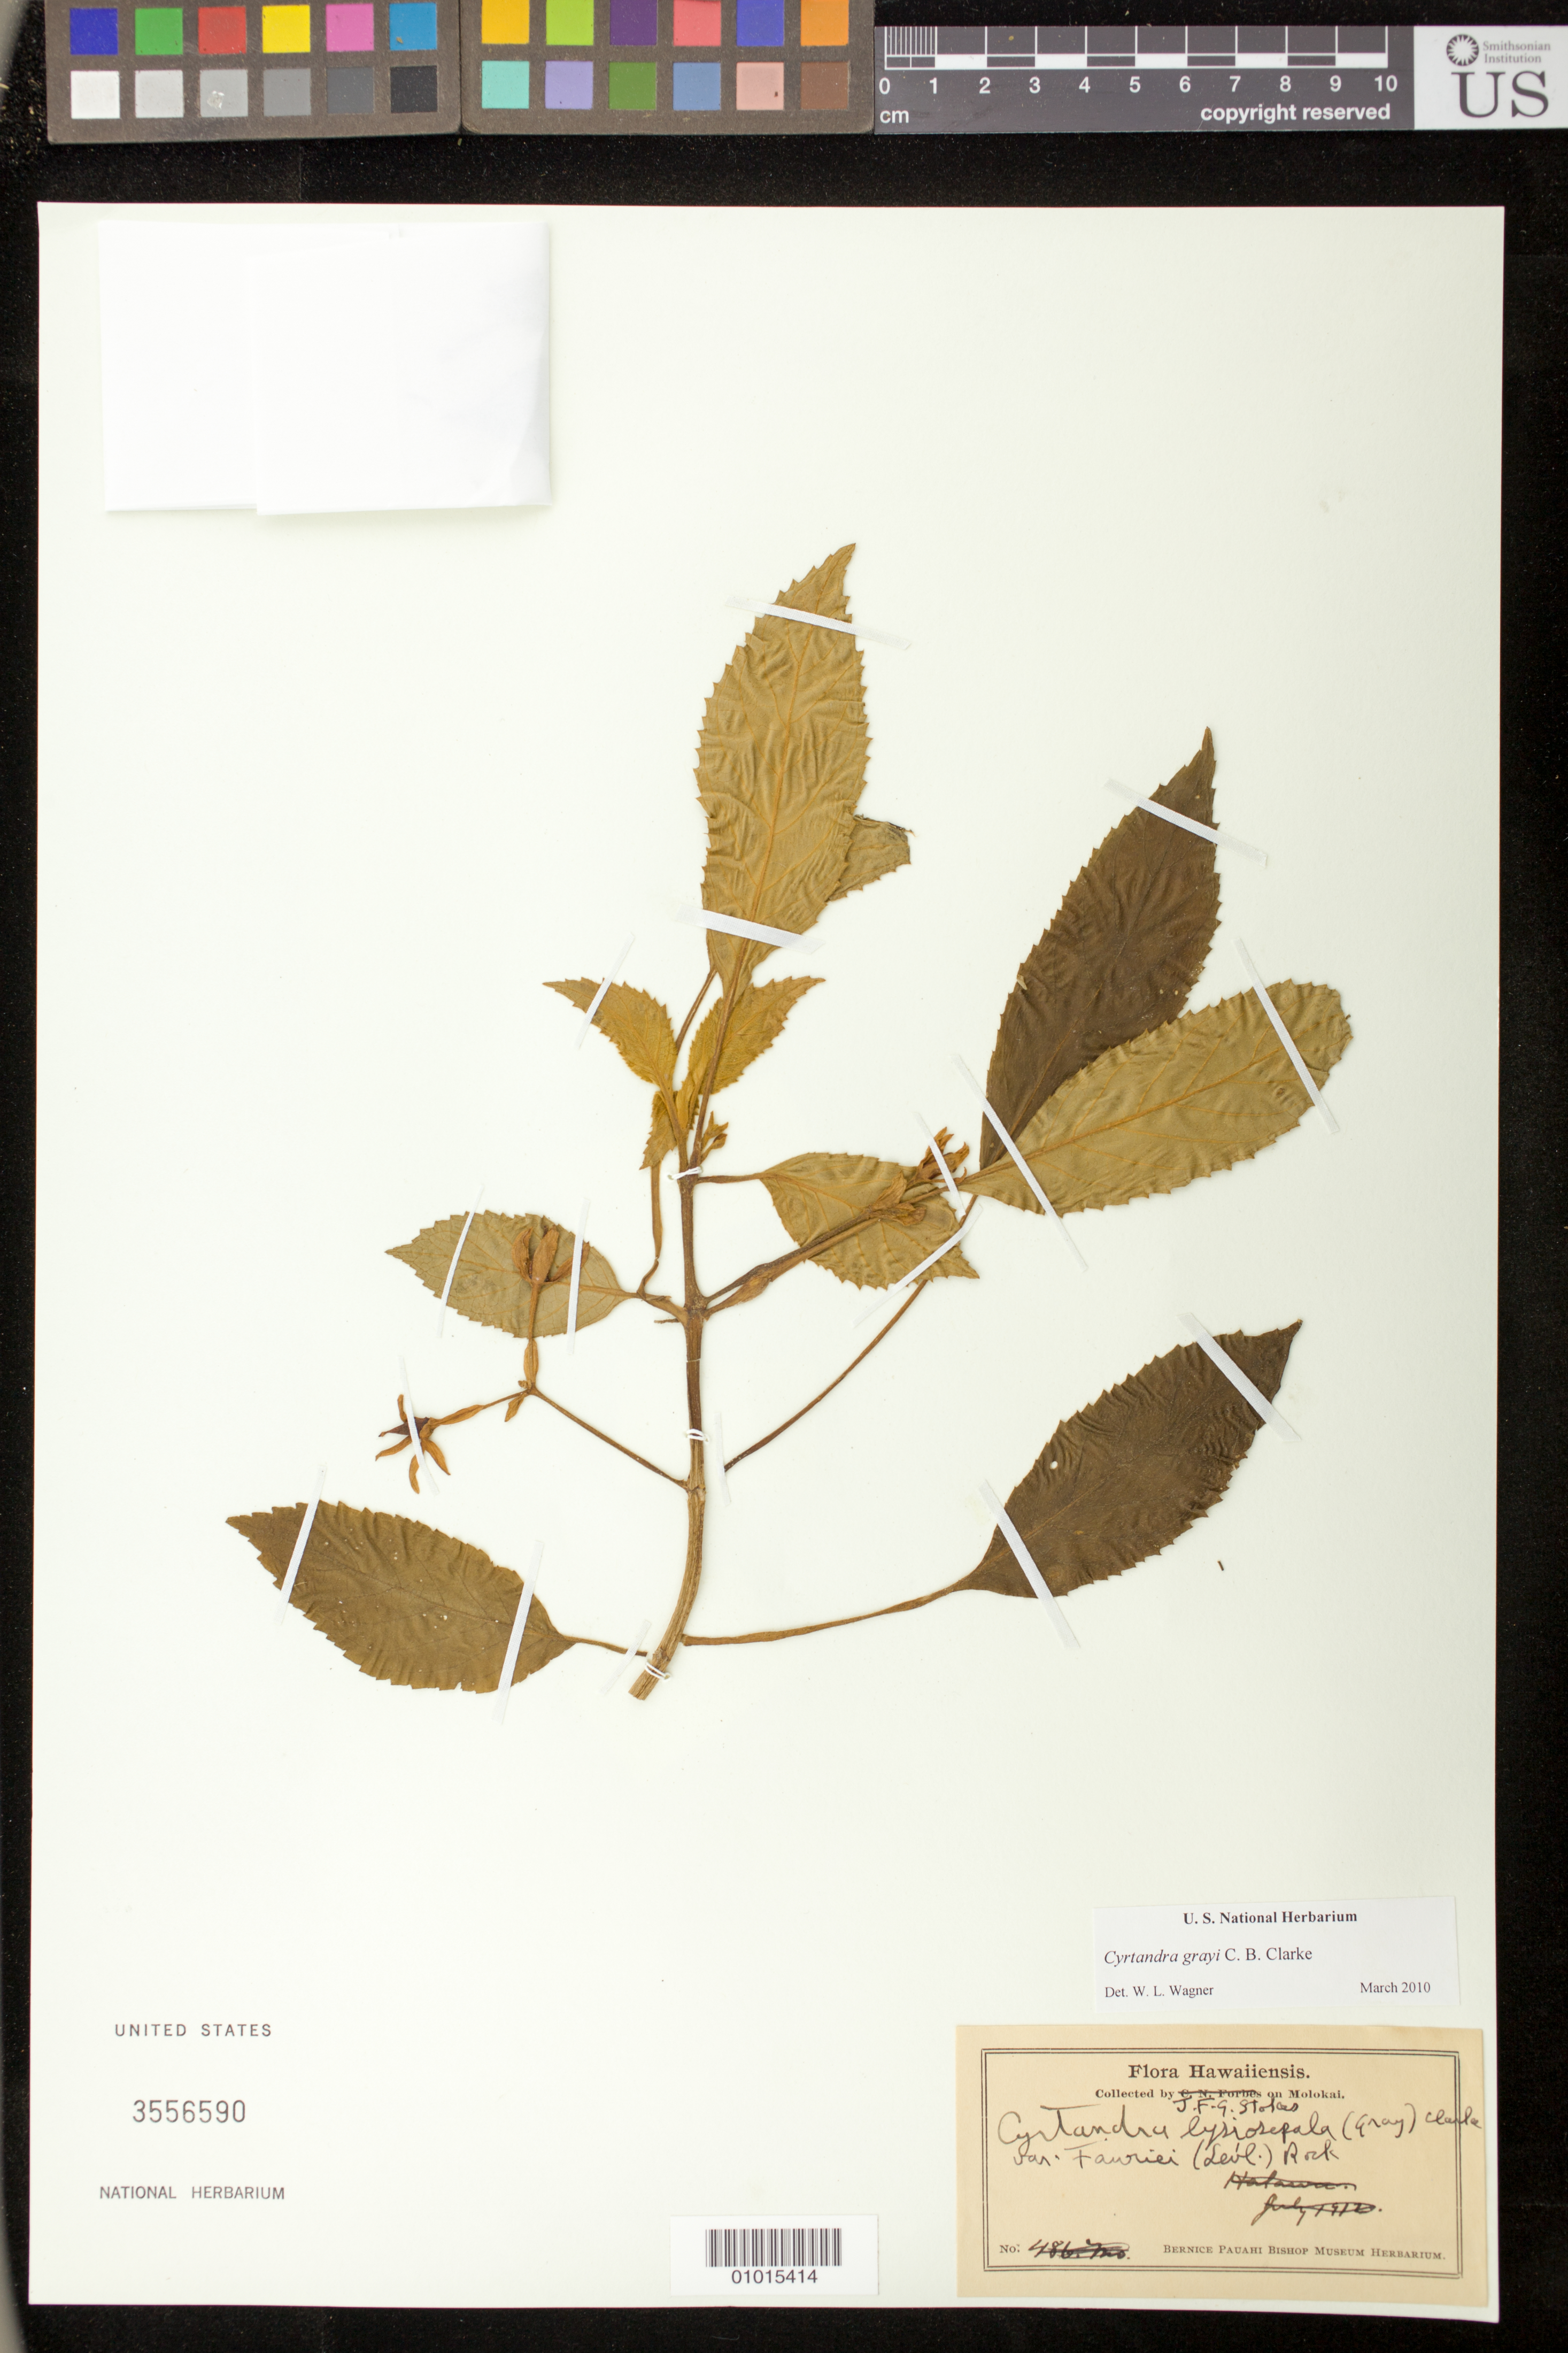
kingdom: Plantae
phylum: Tracheophyta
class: Magnoliopsida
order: Lamiales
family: Gesneriaceae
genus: Cyrtandra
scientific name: Cyrtandra grayi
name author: C.B. Clarke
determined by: Wagner, W. L., (BOT), Smithsonian Institution - National Museum of Natural History (UNITED STATES)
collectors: J. F. G. Stokes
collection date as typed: Jul 1912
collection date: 1912-07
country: United States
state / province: Hawaii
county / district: Maui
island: Moloka'i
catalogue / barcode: US 3556590